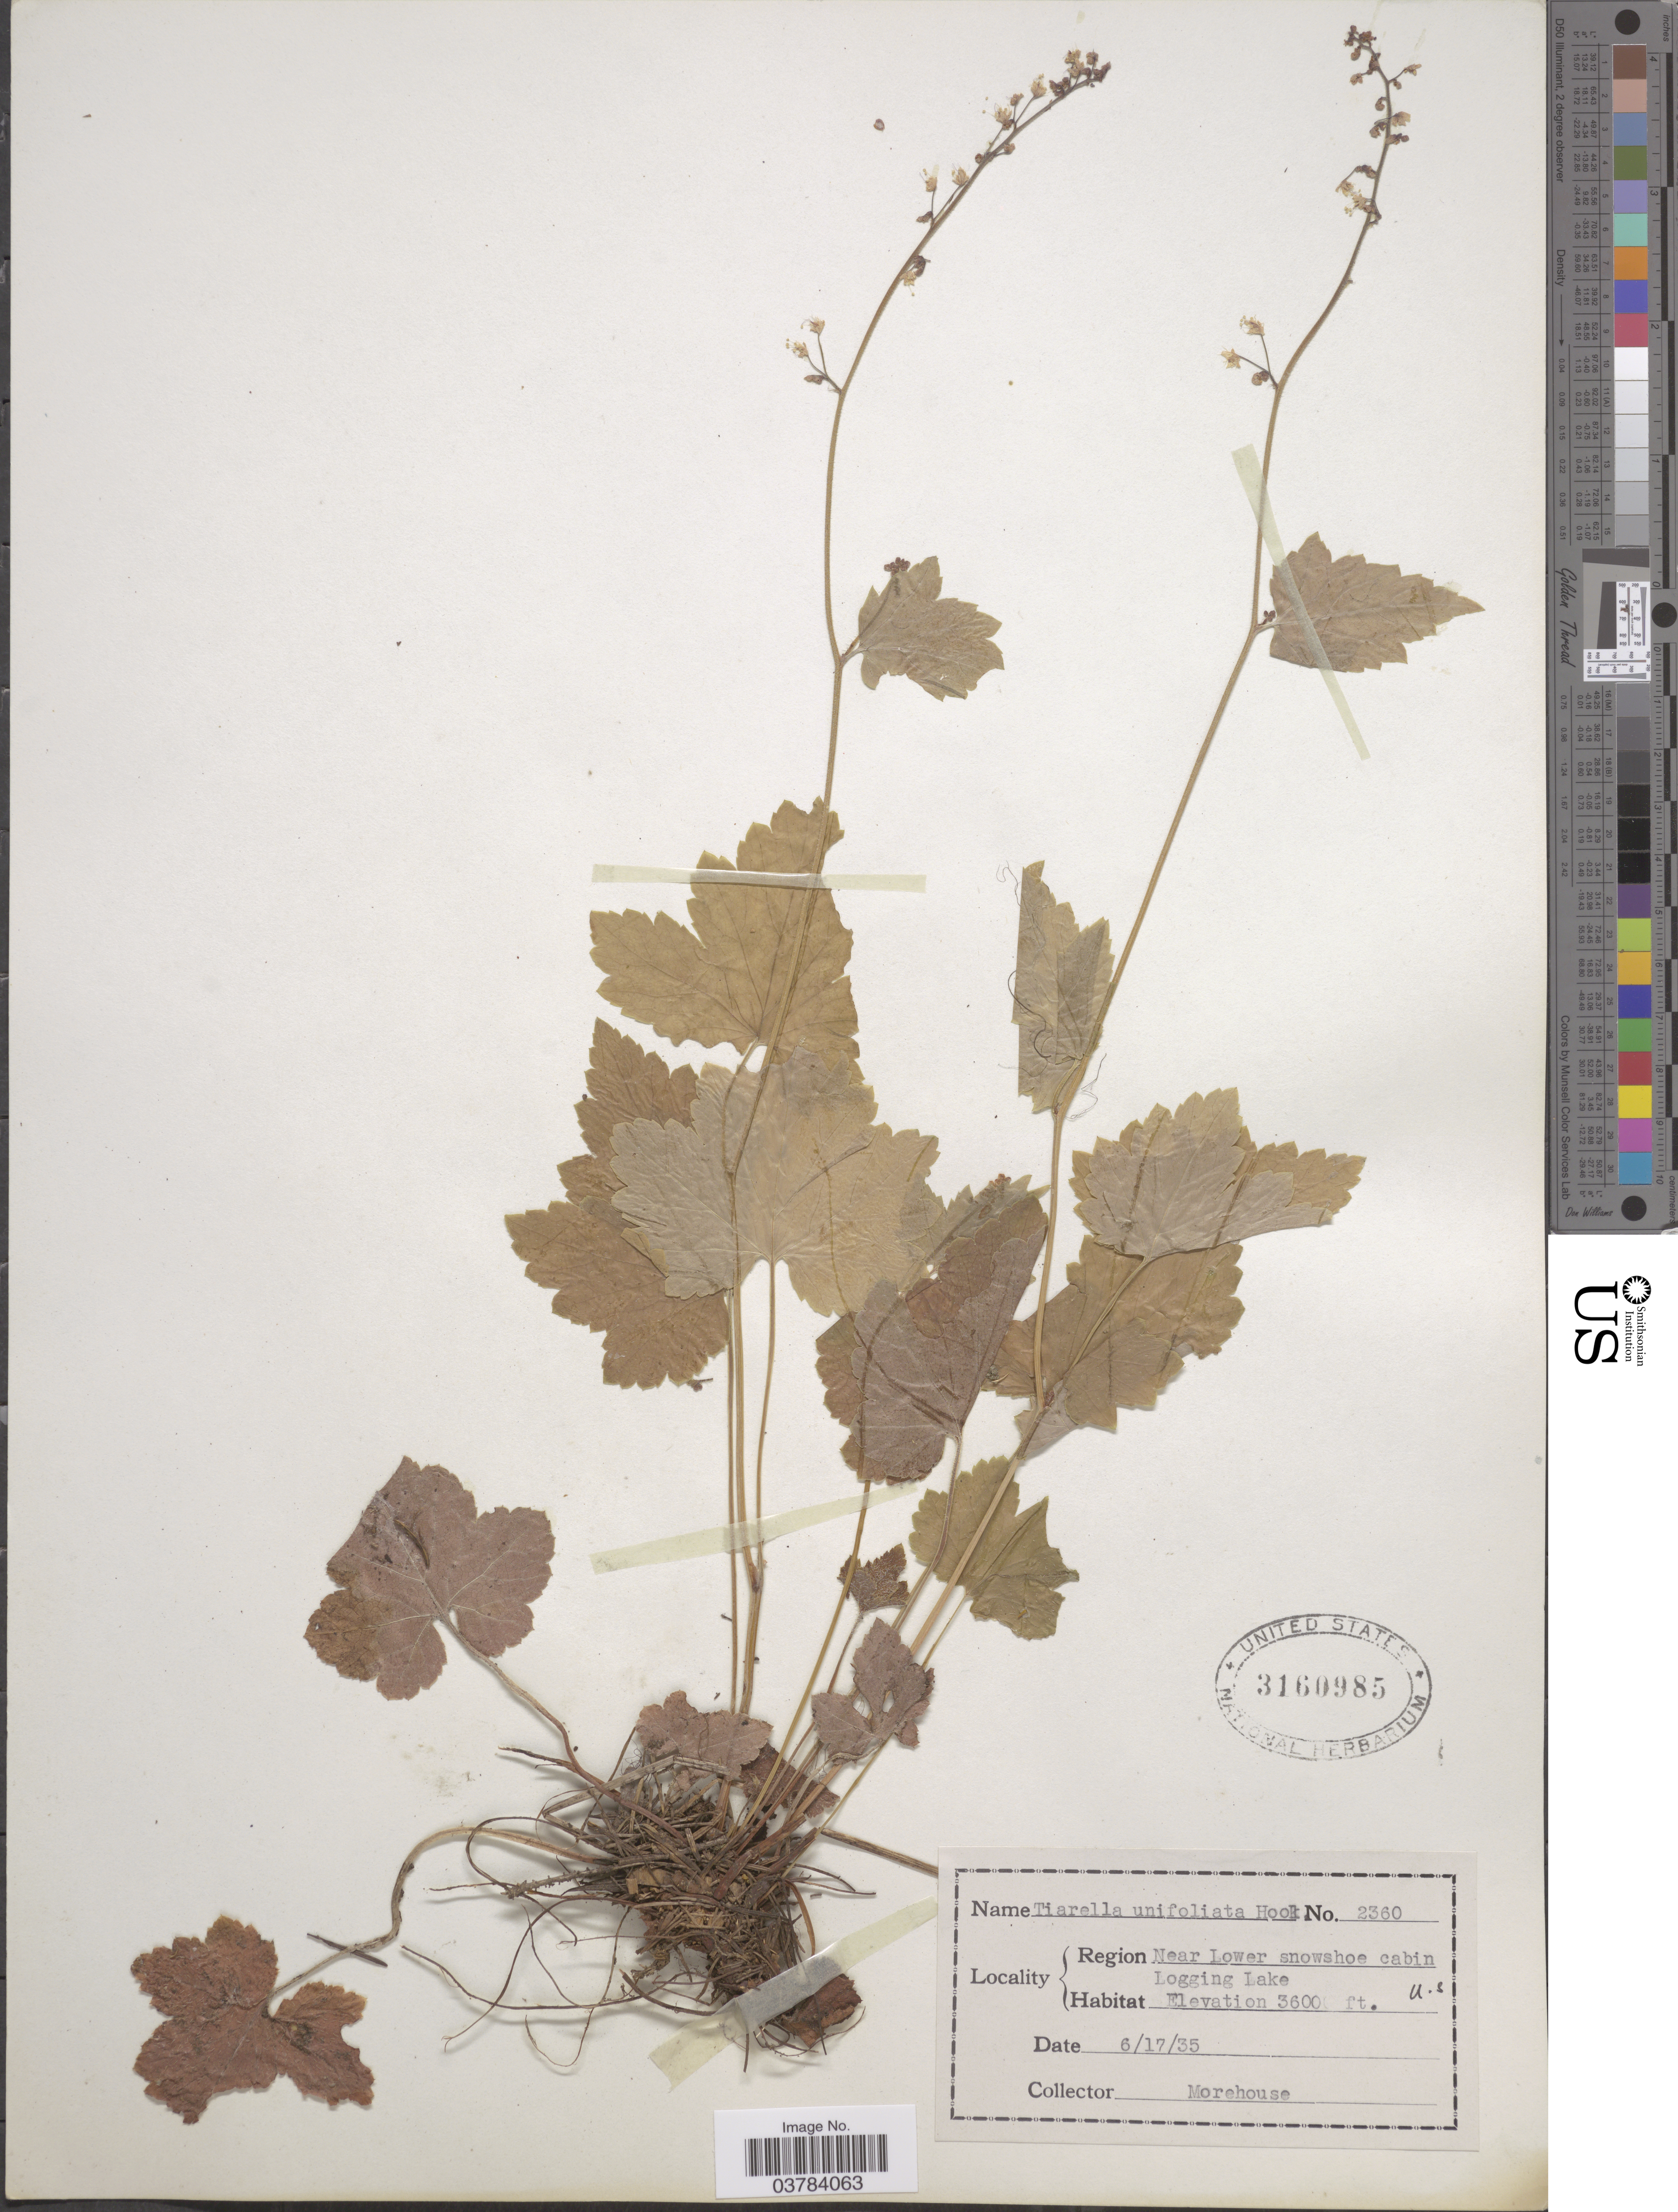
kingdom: Plantae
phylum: Tracheophyta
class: Magnoliopsida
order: Saxifragales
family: Saxifragaceae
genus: Tiarella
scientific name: Tiarella unifoliata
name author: Hook.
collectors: Morehouse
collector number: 2360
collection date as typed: Transcribed d/m/y: 17/6/35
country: United States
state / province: Montana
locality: Region Near Lower snowshore cabin. Logging Lake. U.S.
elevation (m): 1097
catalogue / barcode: US 3160985